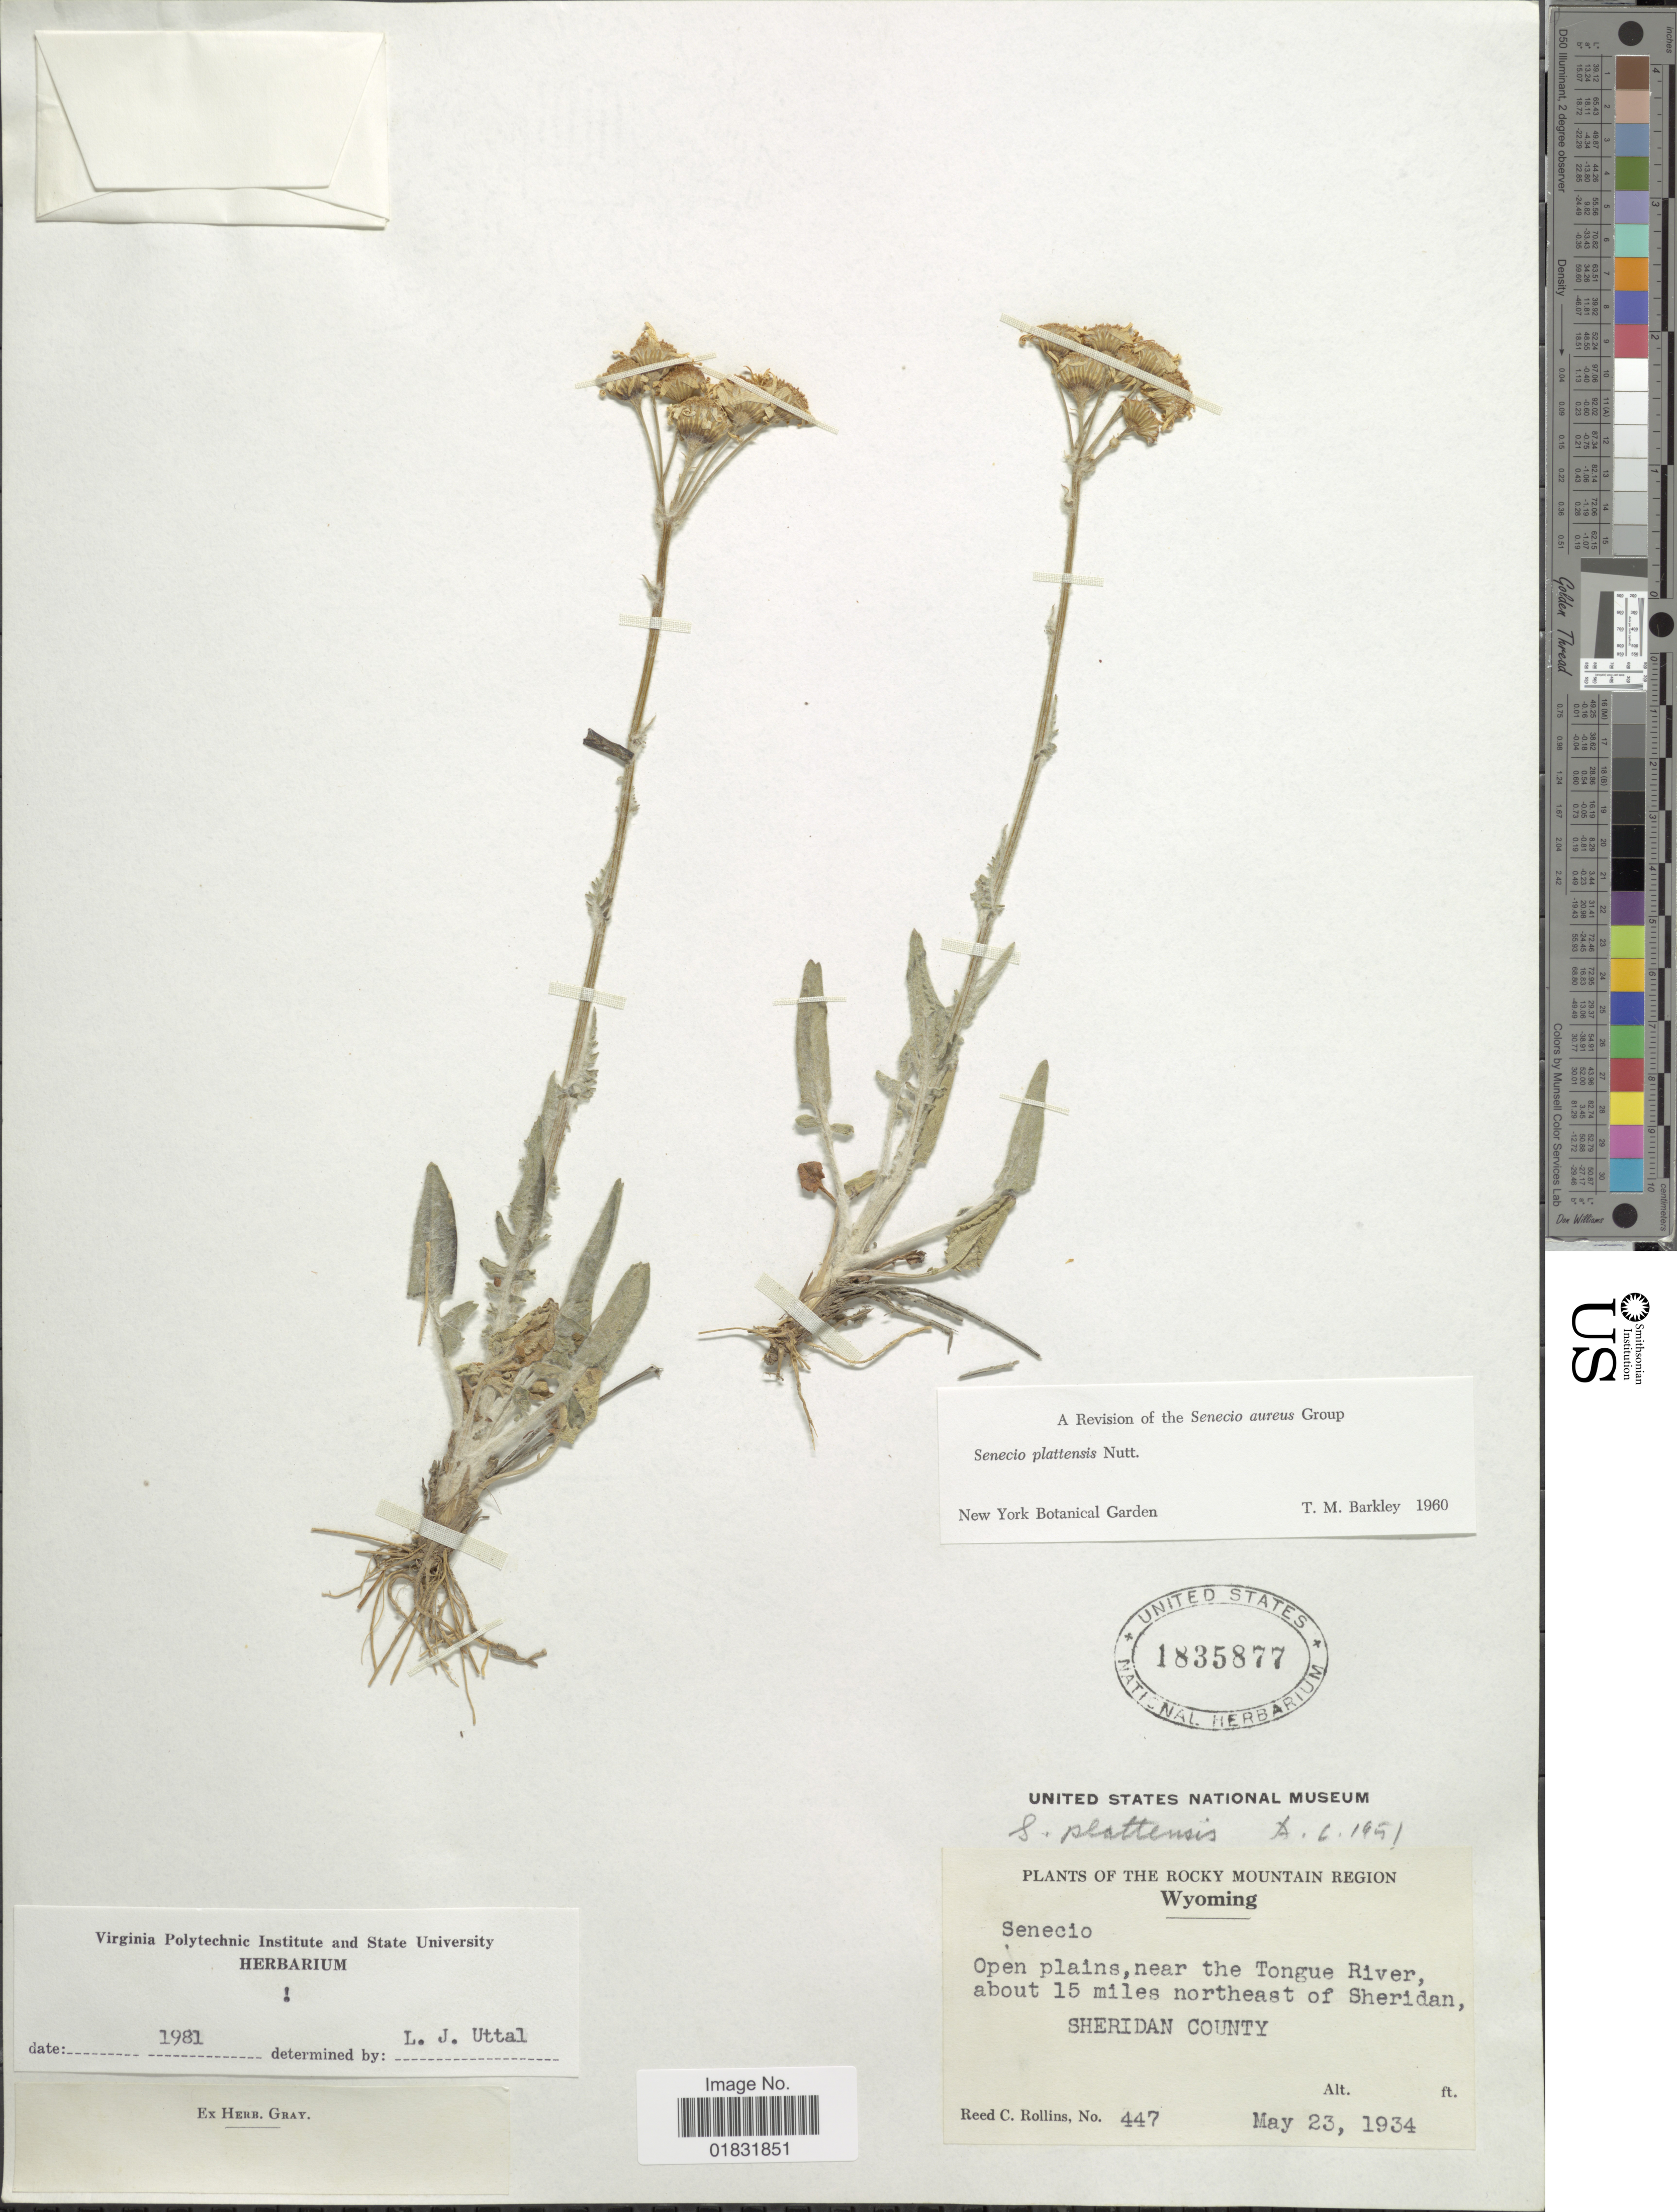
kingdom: Plantae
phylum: Tracheophyta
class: Magnoliopsida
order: Asterales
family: Asteraceae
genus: Packera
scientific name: Packera plattensis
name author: W.A. Weber & Á. Löve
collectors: R. C. Rollins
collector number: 447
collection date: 1934-05-23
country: United States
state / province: Wyoming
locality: The Rocky Mountain Region, Open plains, near the Tongue River, about 15 miles northeast of Sheridan, Sheridan County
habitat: open plains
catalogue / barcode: US 1835877